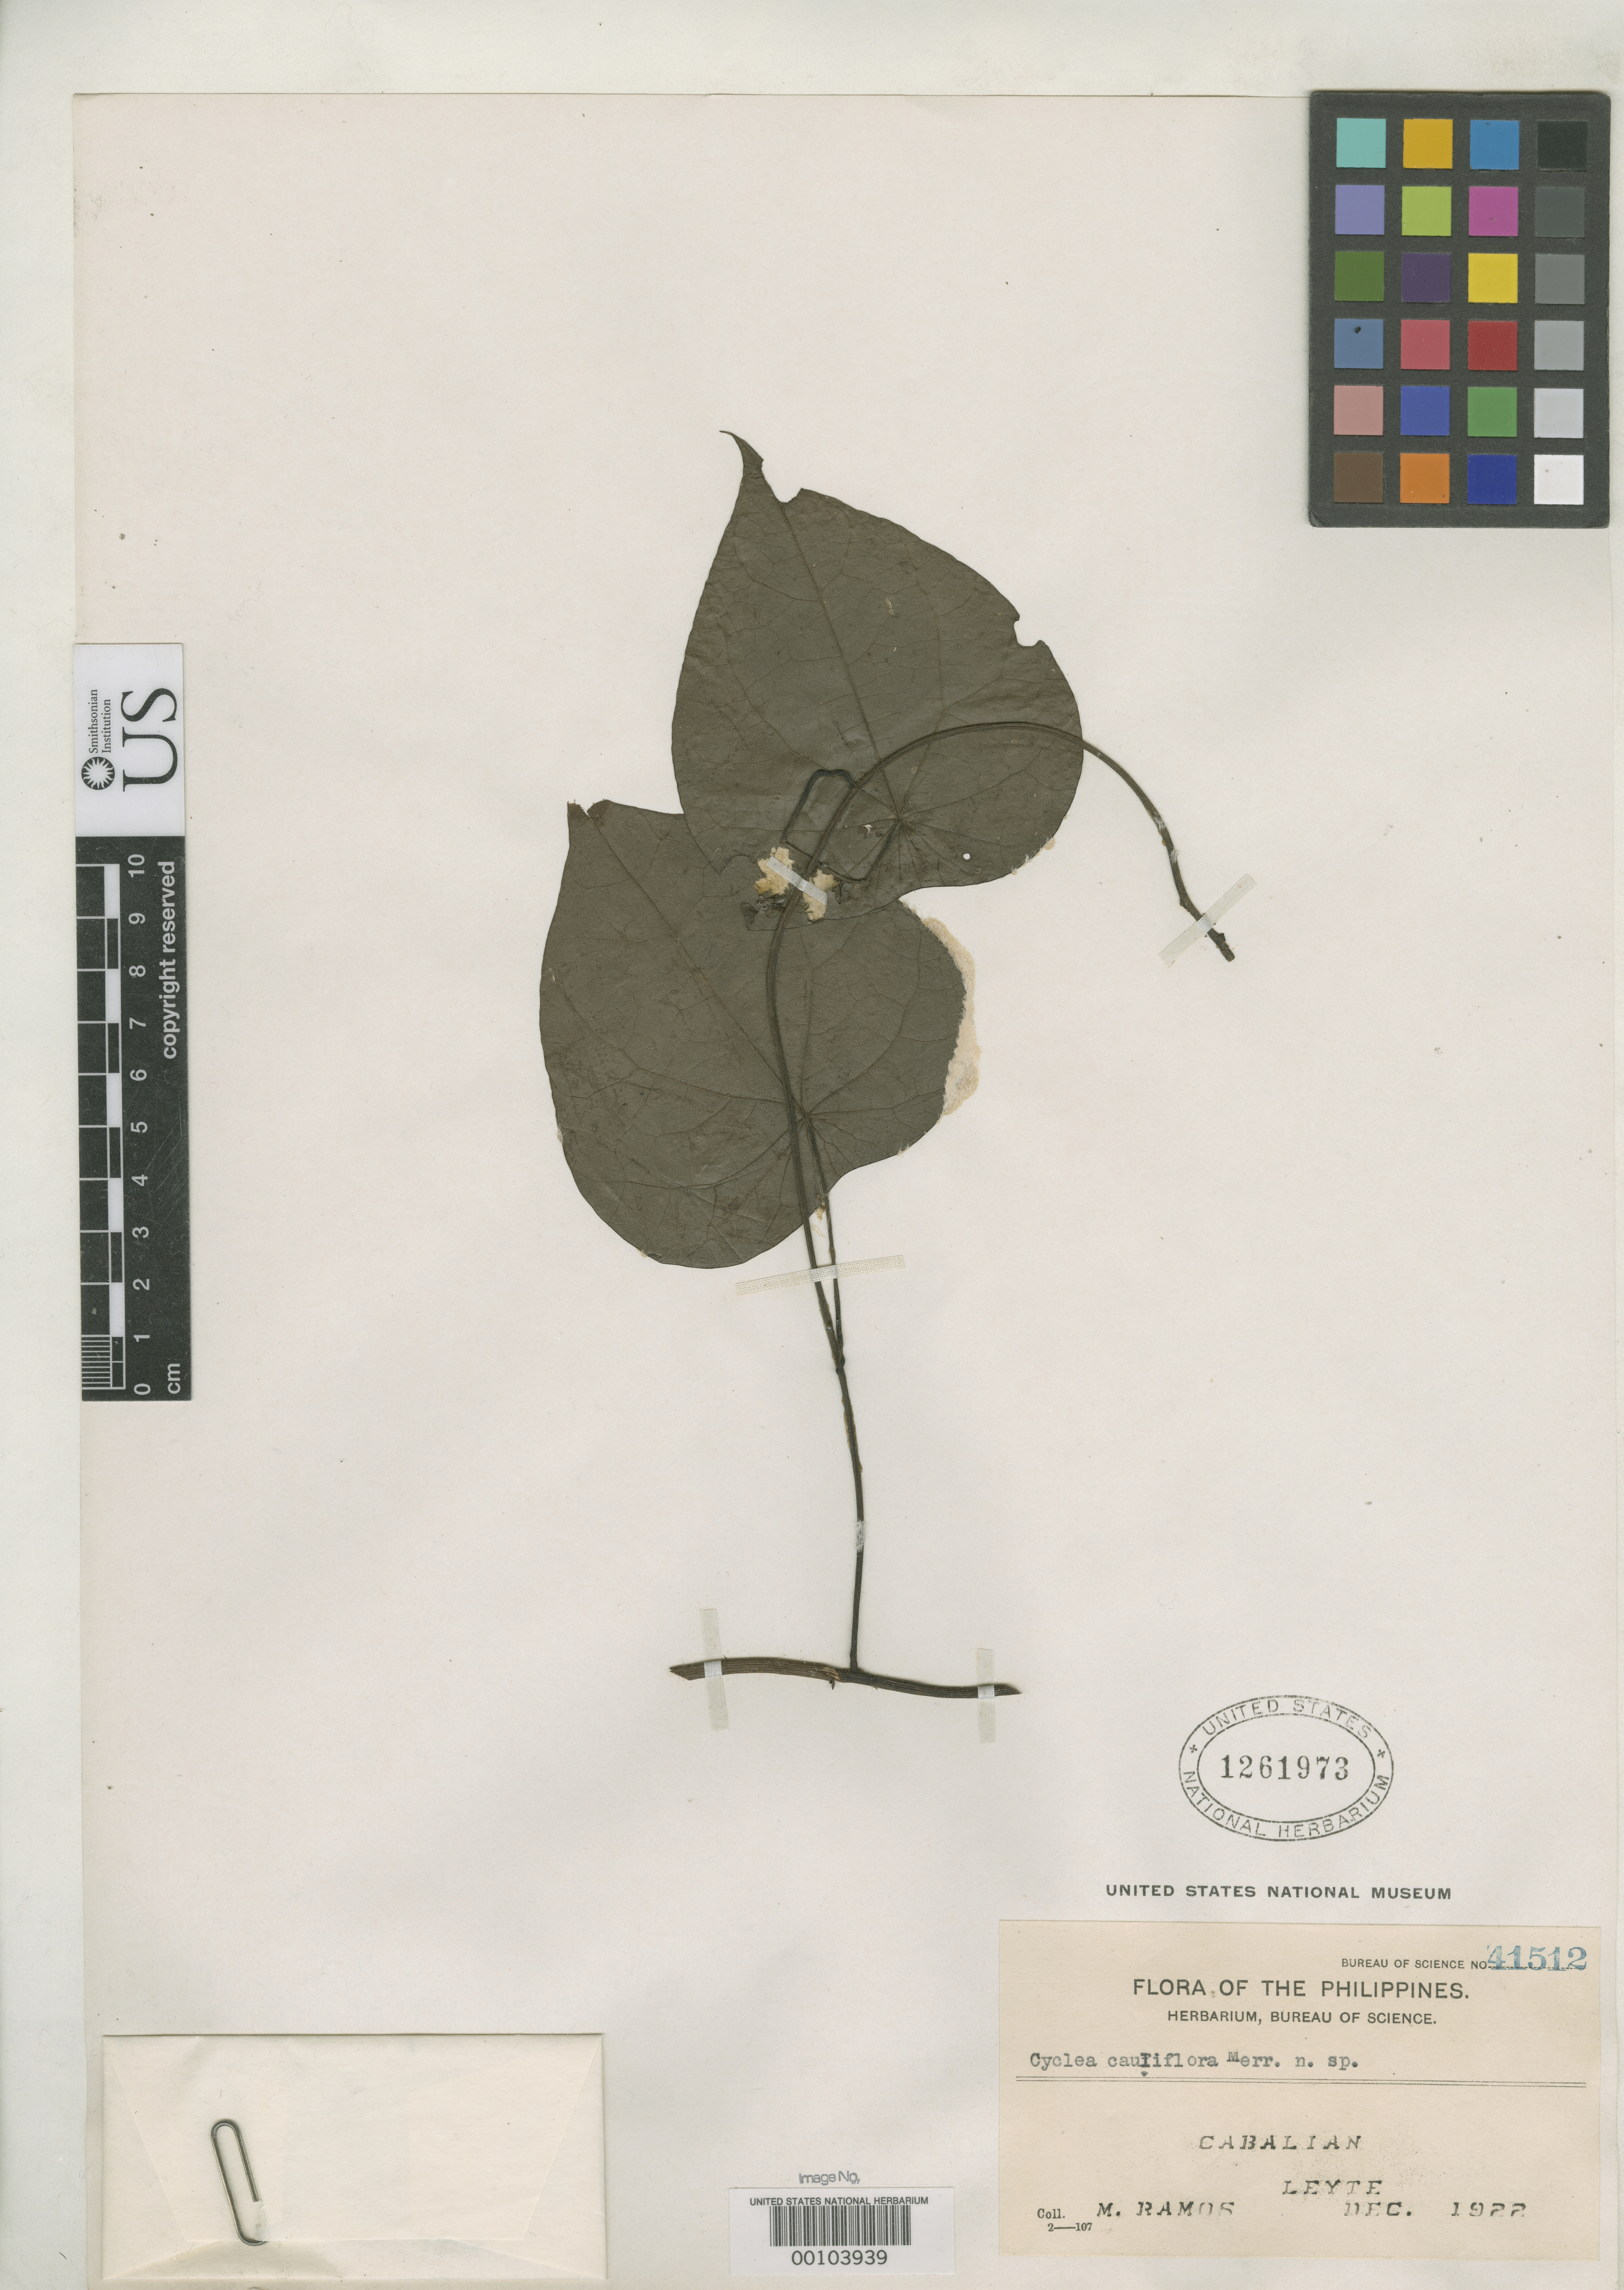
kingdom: Plantae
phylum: Tracheophyta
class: Magnoliopsida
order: Ranunculales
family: Menispermaceae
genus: Cyclea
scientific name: Cyclea cauliflora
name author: Merr.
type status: Isotype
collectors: M. Ramos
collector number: Bur. Sci. 41512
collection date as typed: Dec 1922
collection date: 1922-12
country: Philippines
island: Leyte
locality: Cabalian.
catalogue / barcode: US 1261973